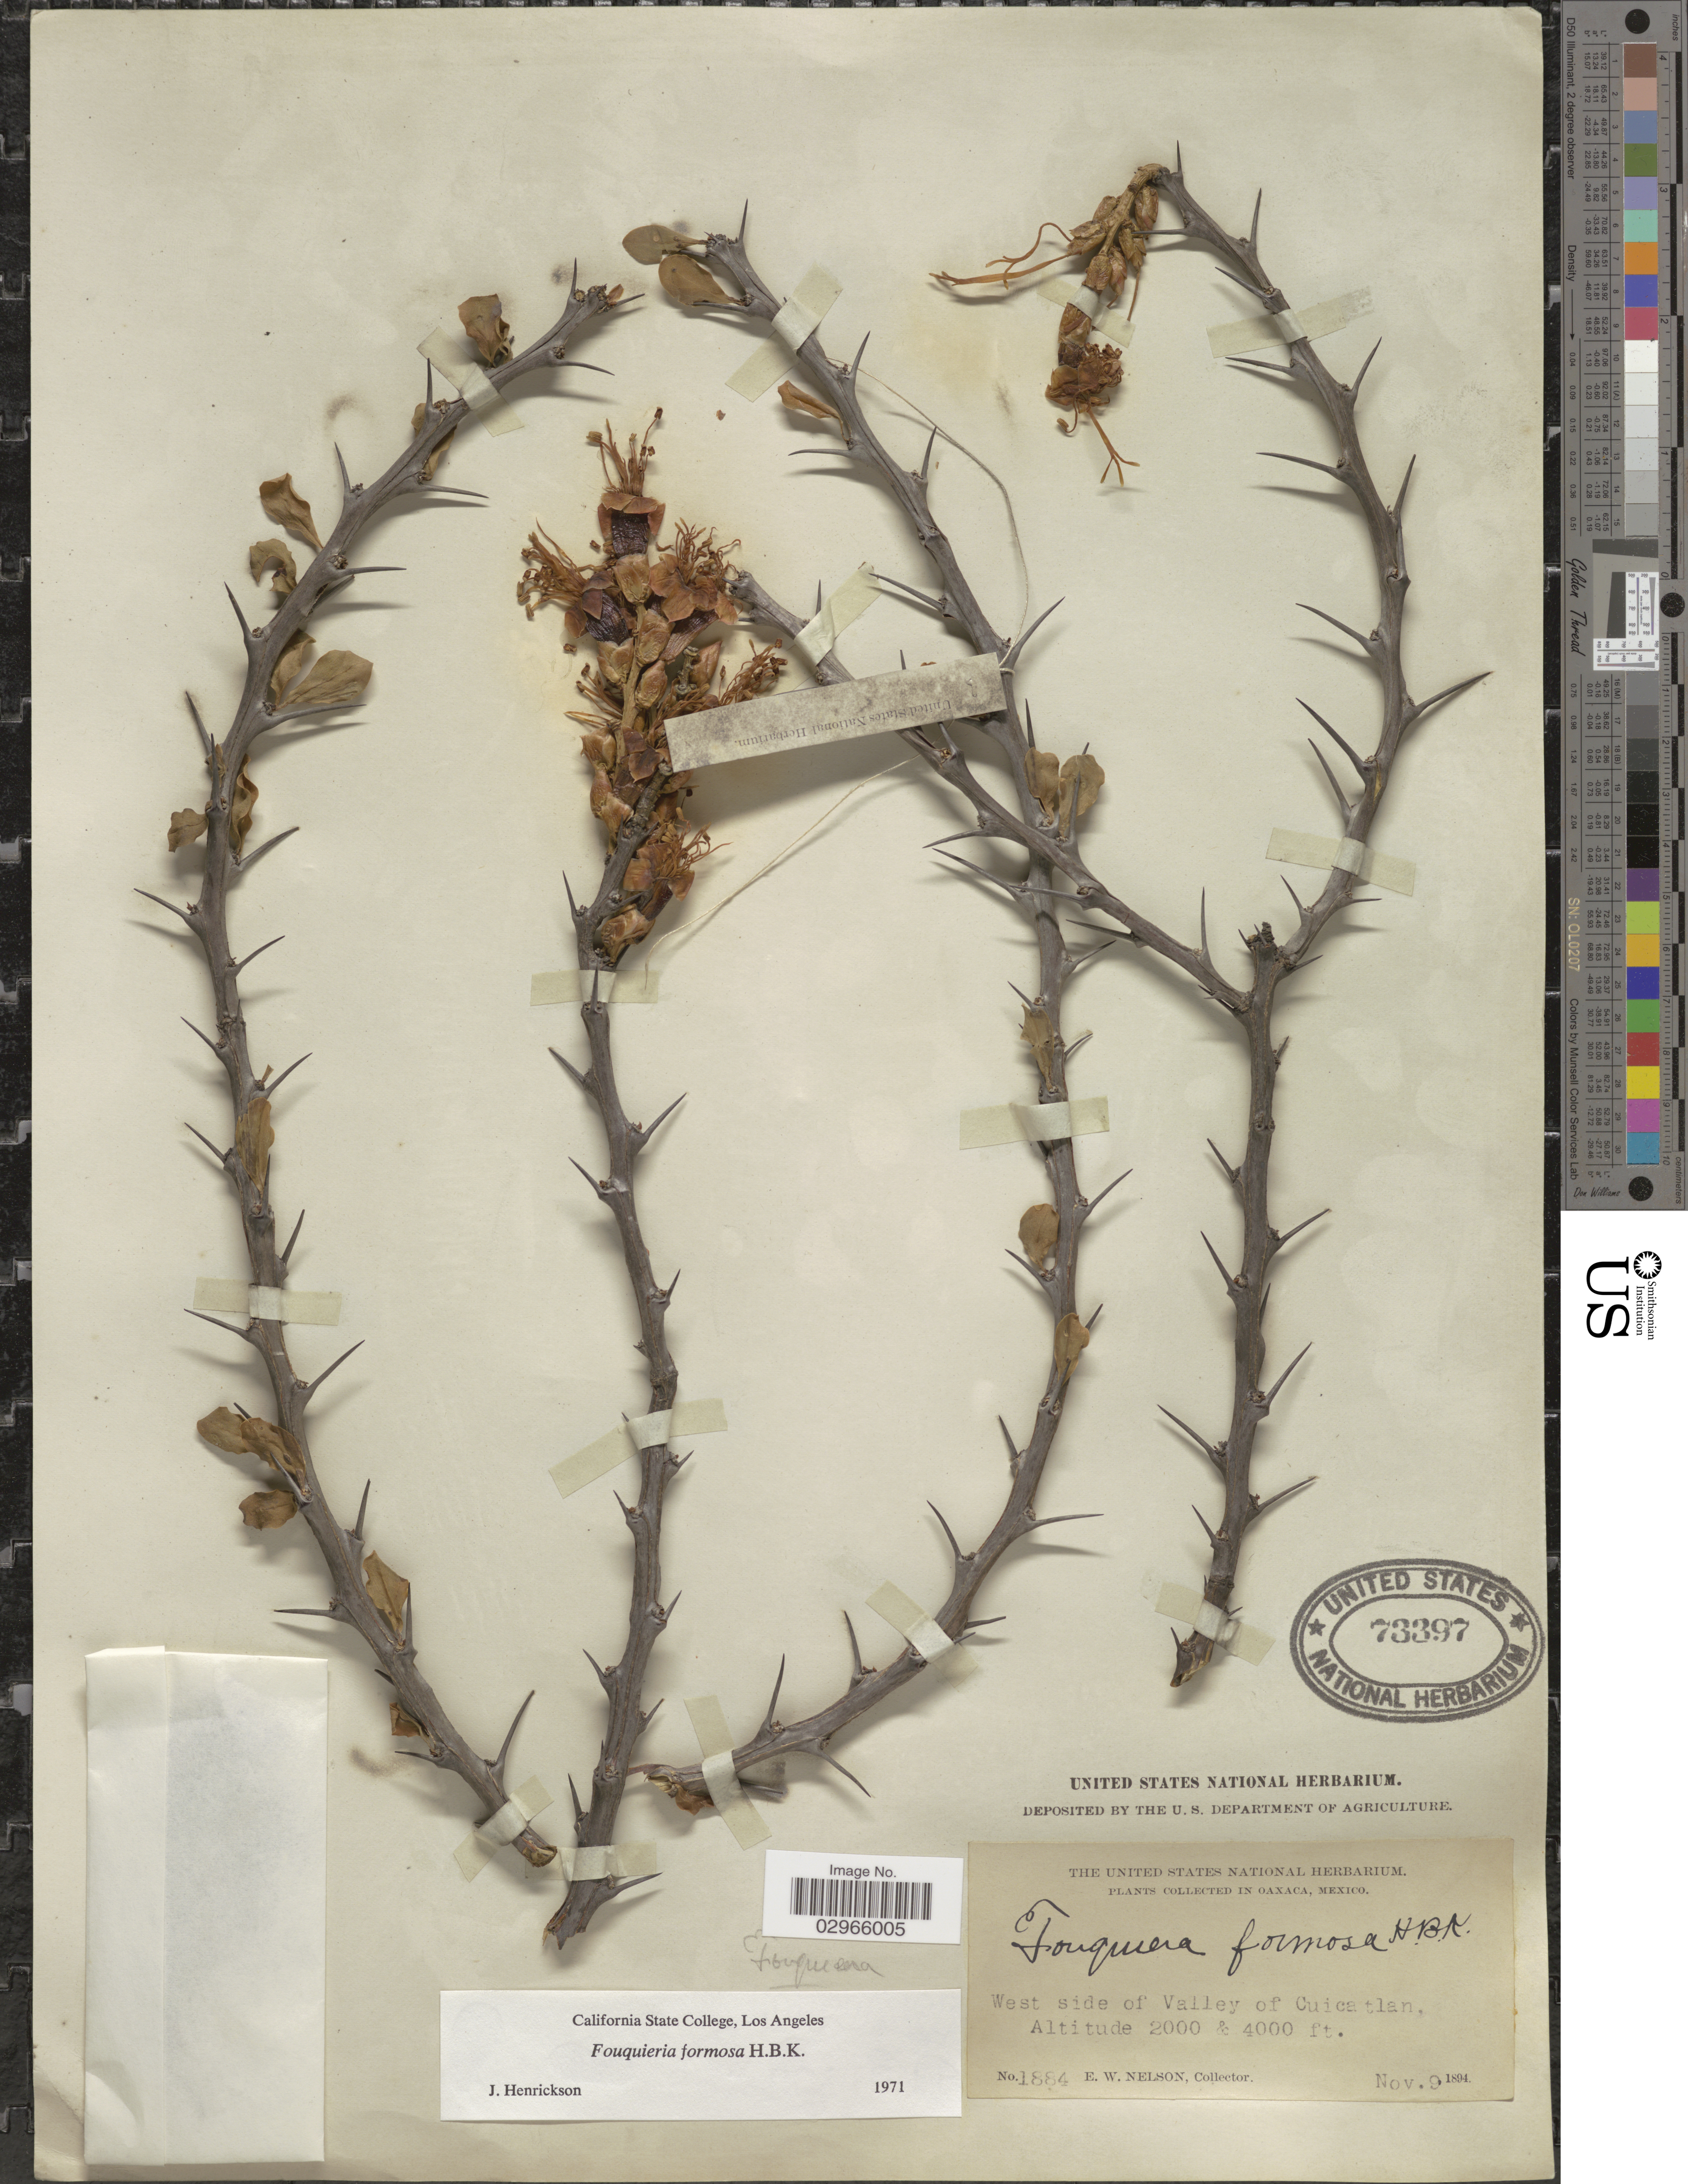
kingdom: Plantae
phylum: Tracheophyta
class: Magnoliopsida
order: Ericales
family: Fouquieriaceae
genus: Fouquieria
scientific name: Fouquieria formosa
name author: Kunth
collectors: E. W. Nelson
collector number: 1884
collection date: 1894-11-09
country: Mexico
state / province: Oaxaca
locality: West side of Valley of Cuicatlan.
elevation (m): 610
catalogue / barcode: US 73397